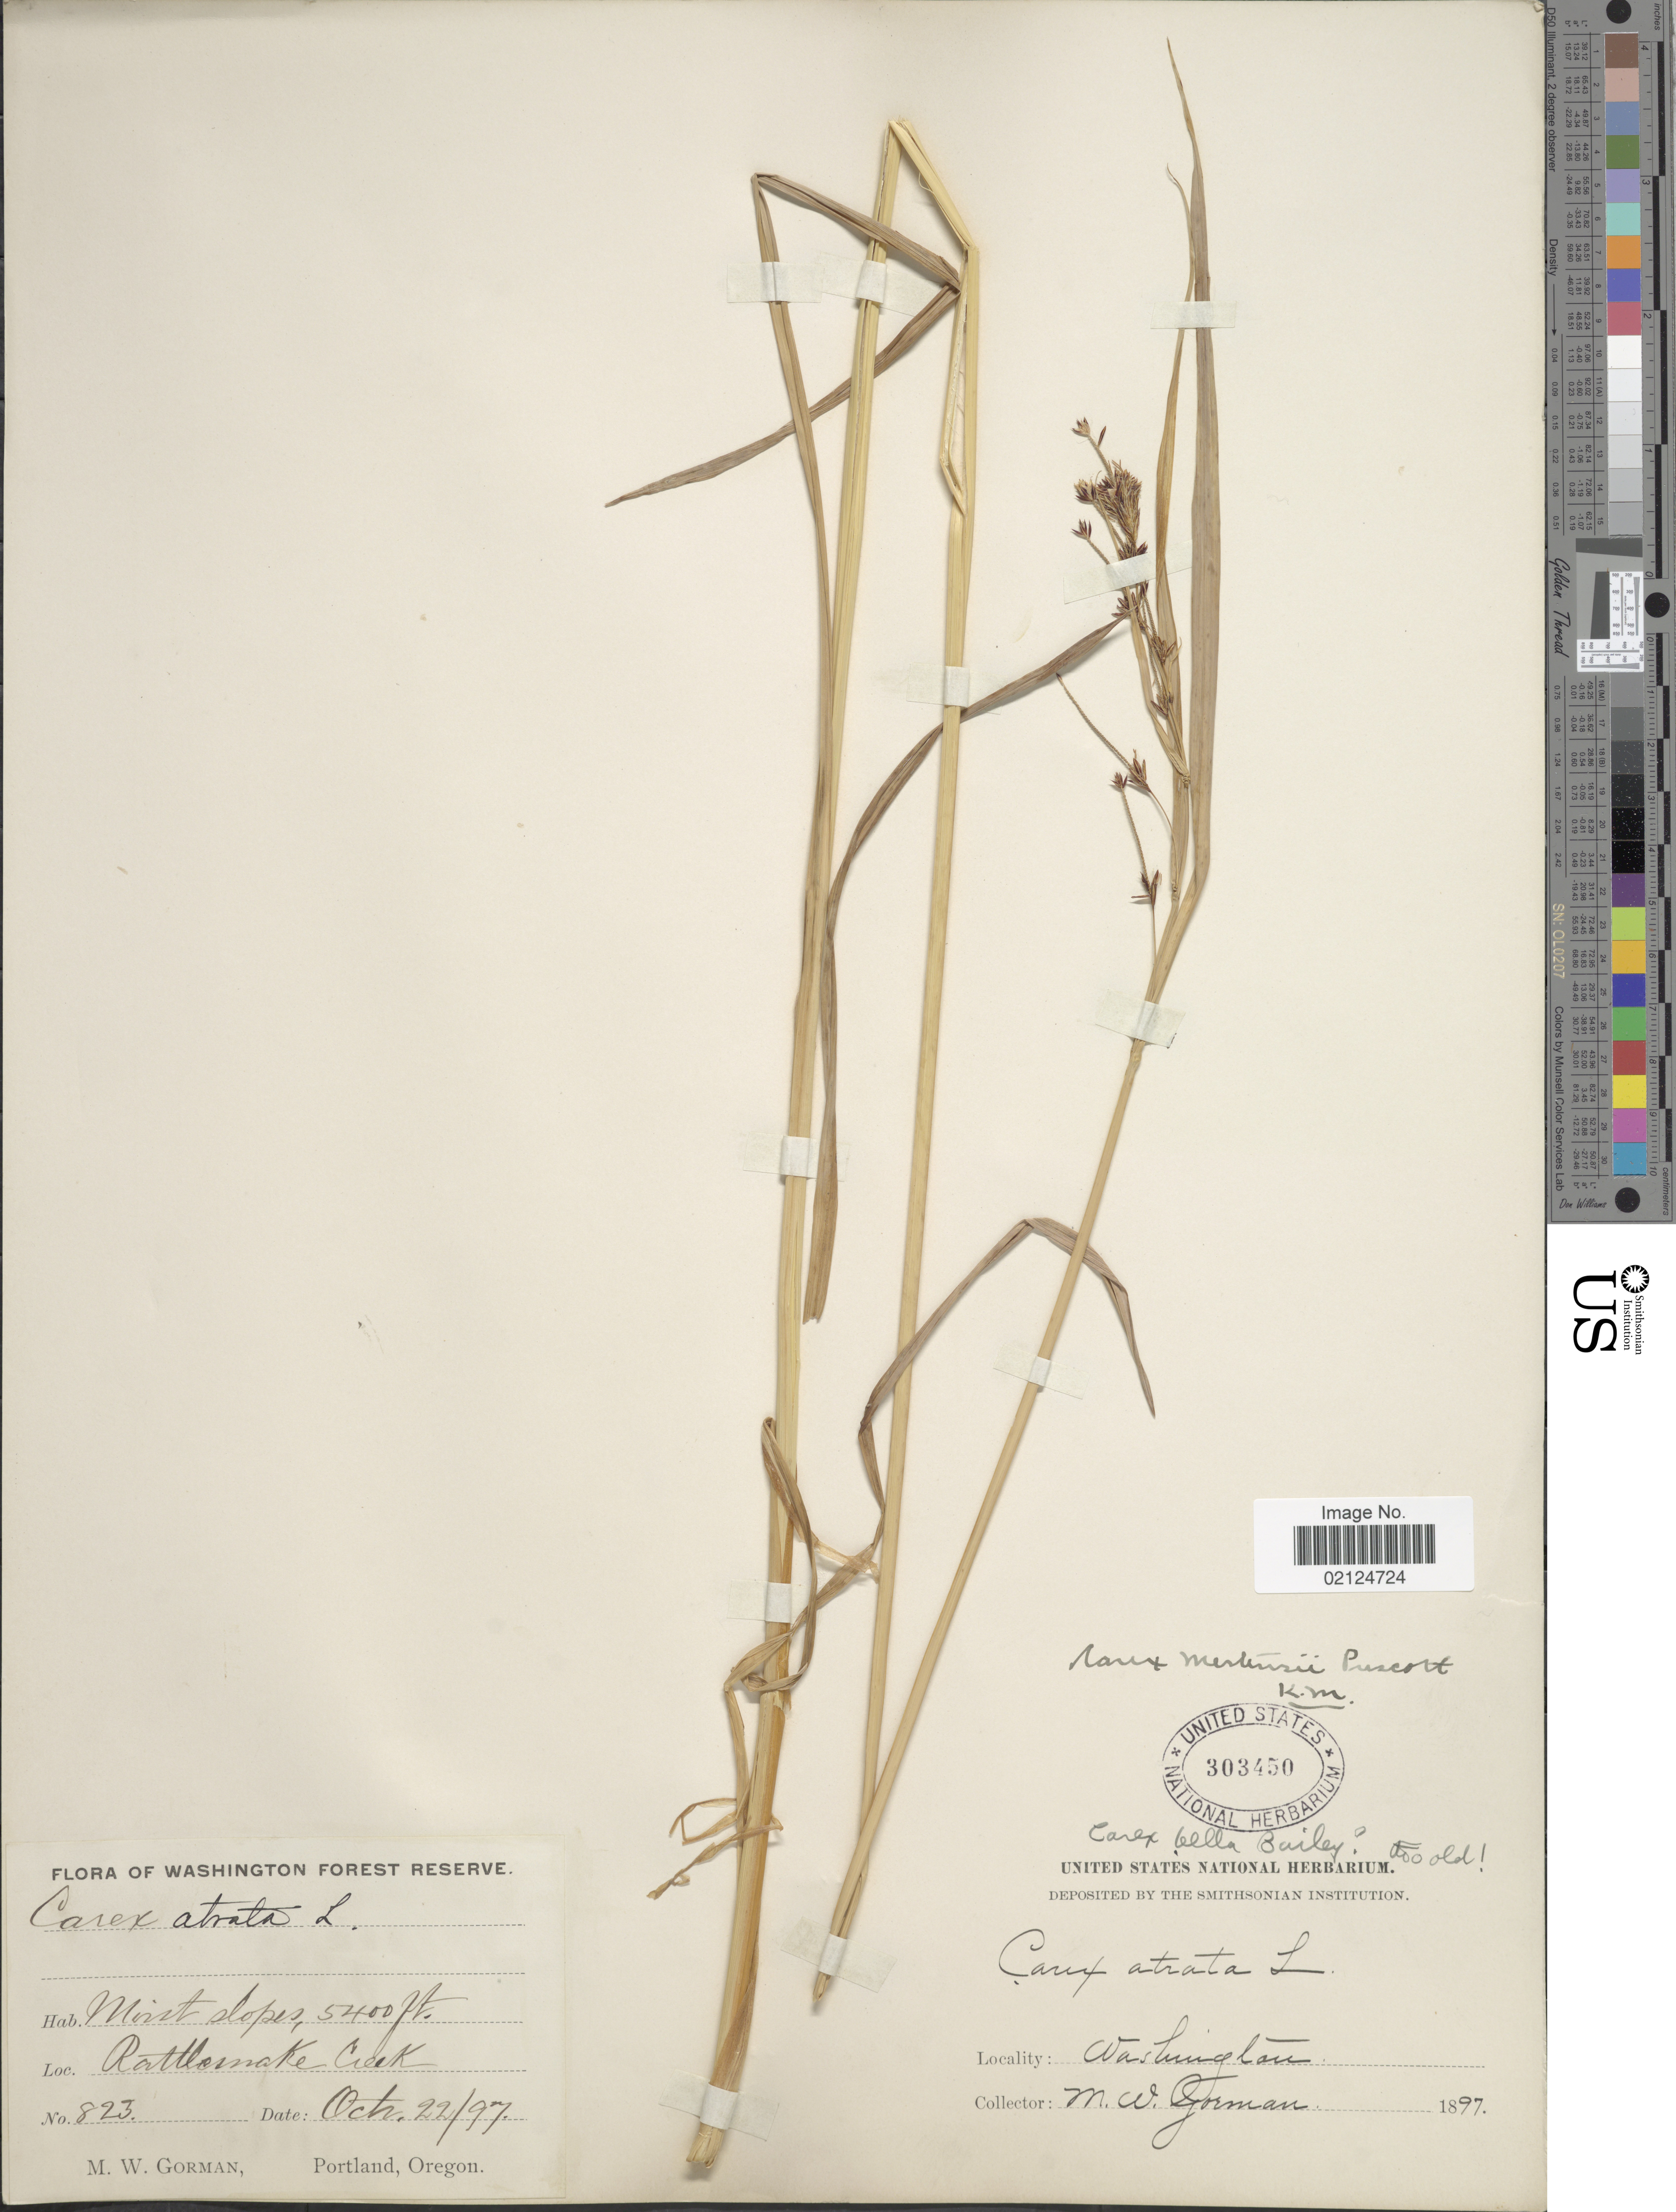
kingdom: Plantae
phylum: Tracheophyta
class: Liliopsida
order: Poales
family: Cyperaceae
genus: Carex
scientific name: Carex mertensii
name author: J.D. Prescott ex Bong.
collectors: M. W. Gorman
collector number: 823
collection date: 1897-10-22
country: United States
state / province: Washington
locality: Rattlesnake Creek, Washington Forest Reserve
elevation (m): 1646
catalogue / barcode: US 303450